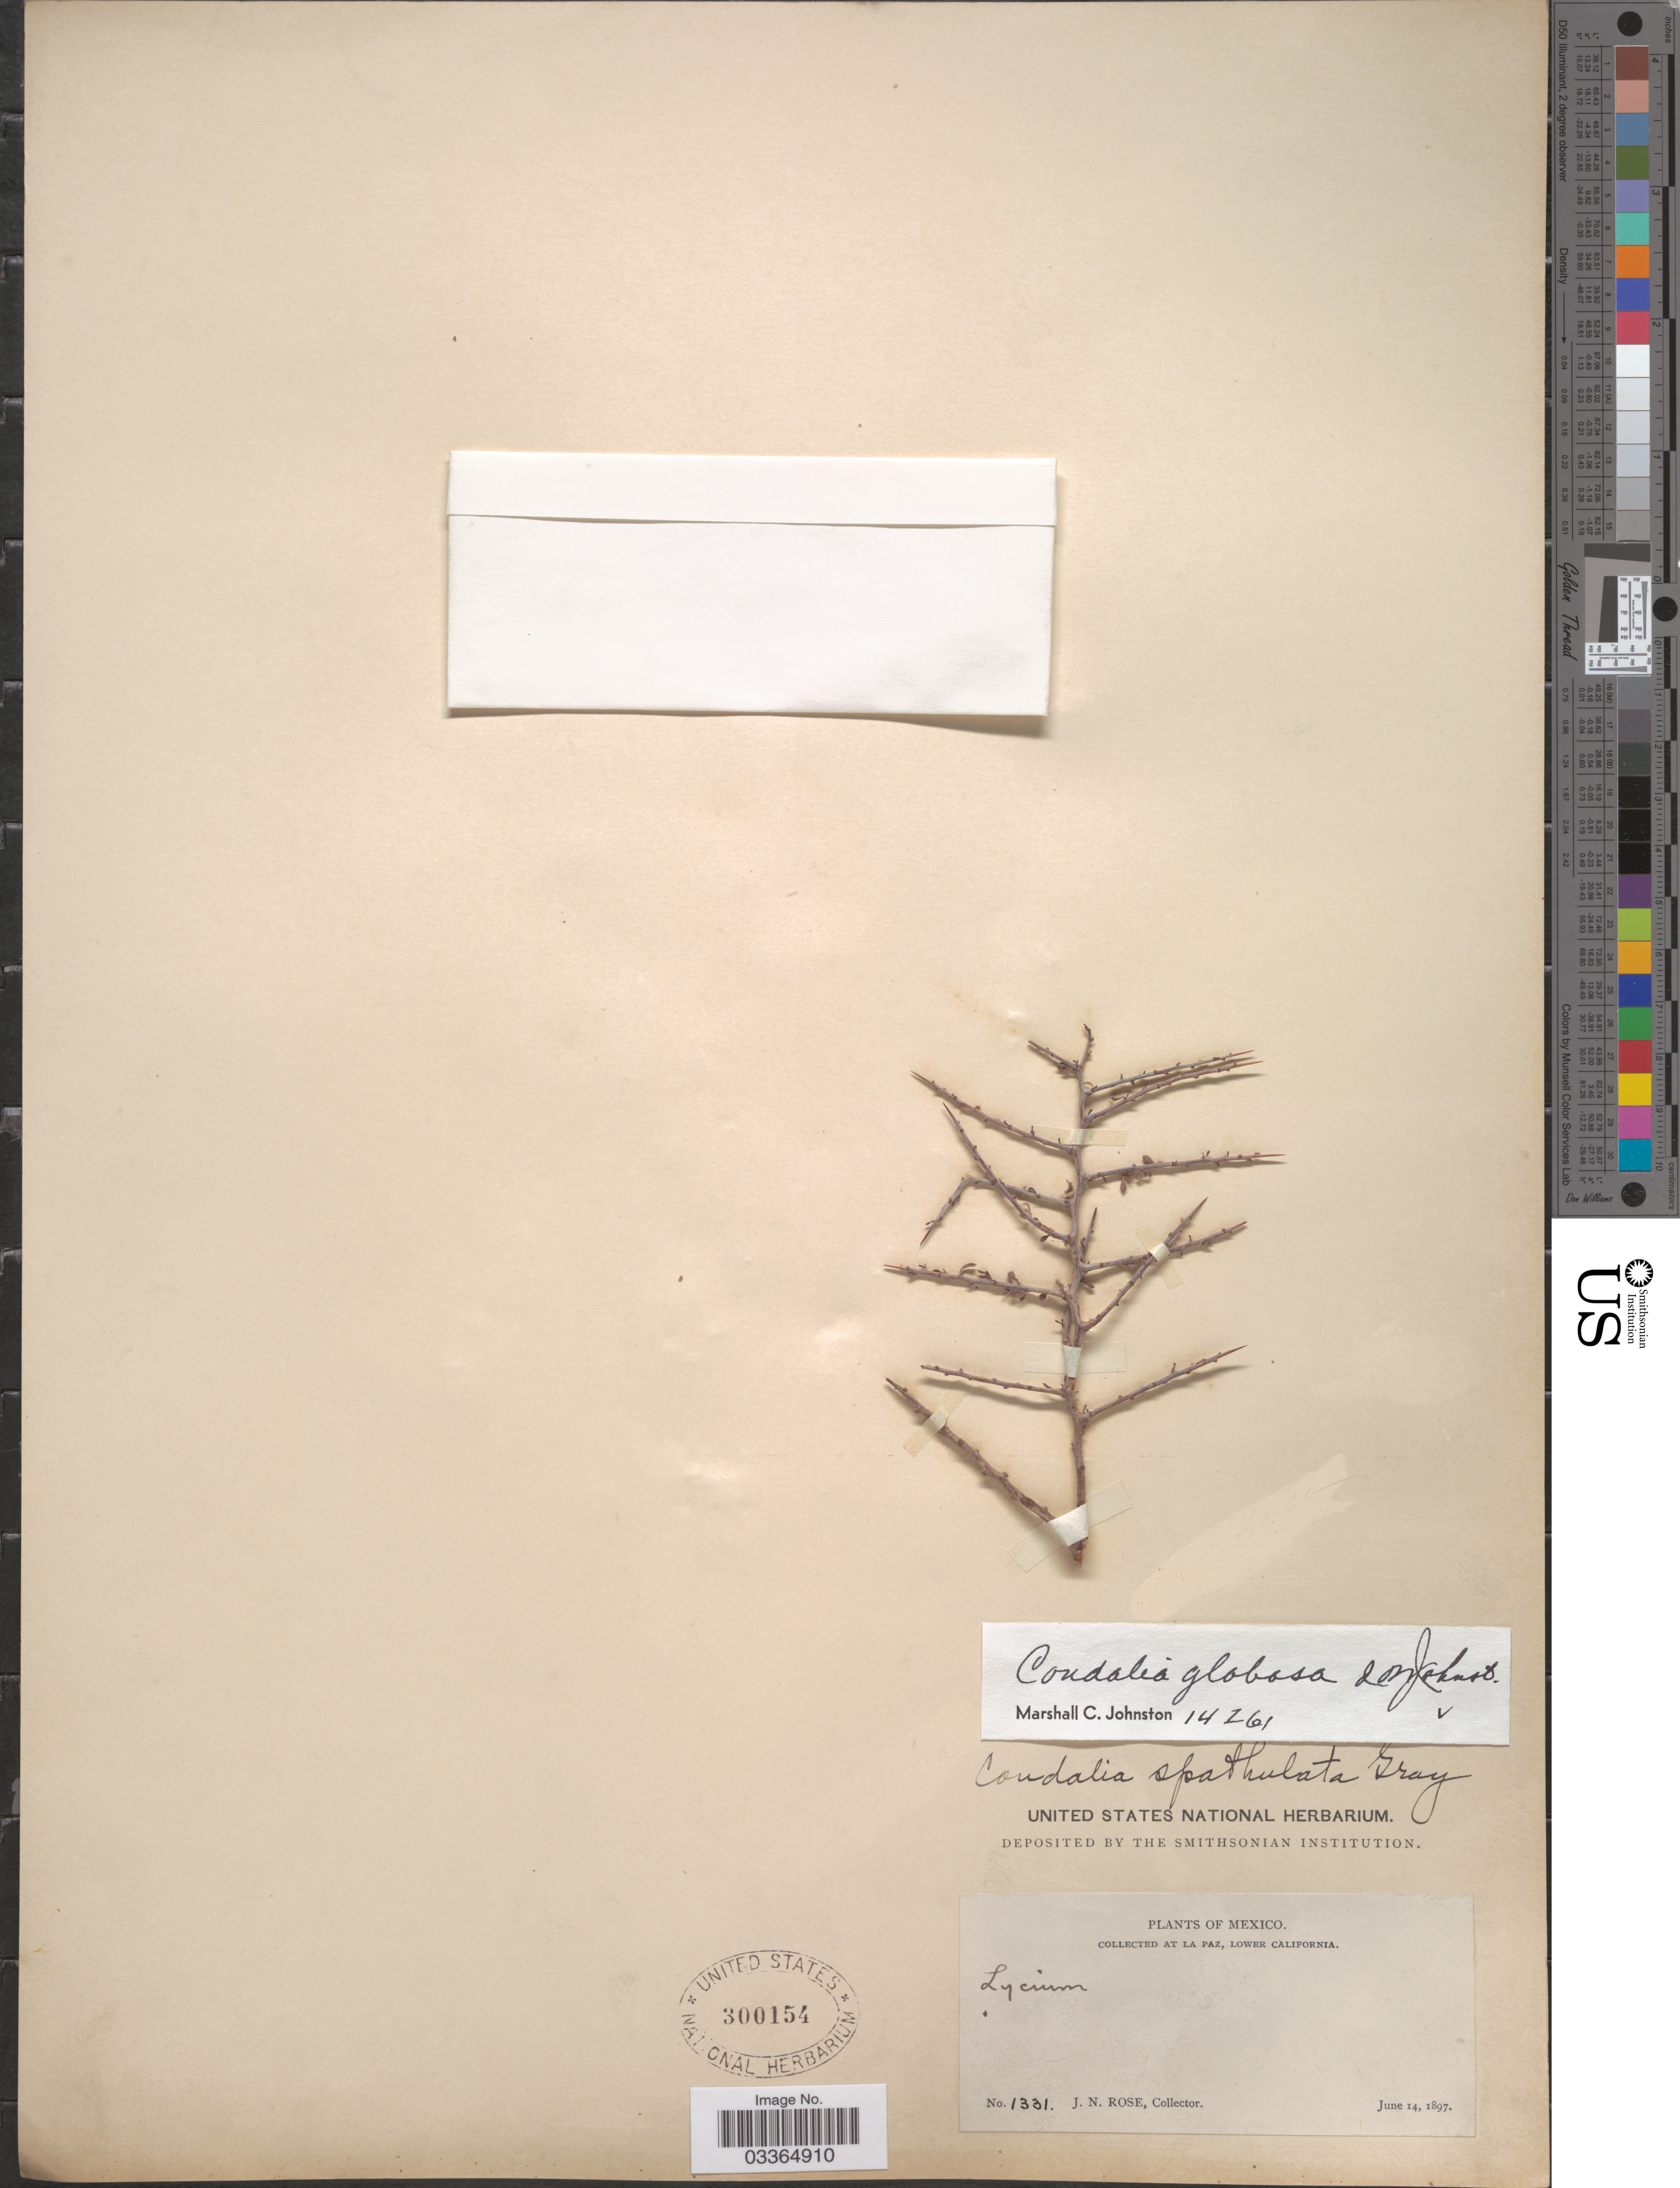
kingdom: Plantae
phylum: Tracheophyta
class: Magnoliopsida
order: Rosales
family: Rhamnaceae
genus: Condalia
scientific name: Condalia globosa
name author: I.M. Johnst.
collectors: J. N. Rose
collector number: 1331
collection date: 1897-06-14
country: Mexico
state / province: Baja California Sur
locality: La Paz, Lower California.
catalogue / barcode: US 300154